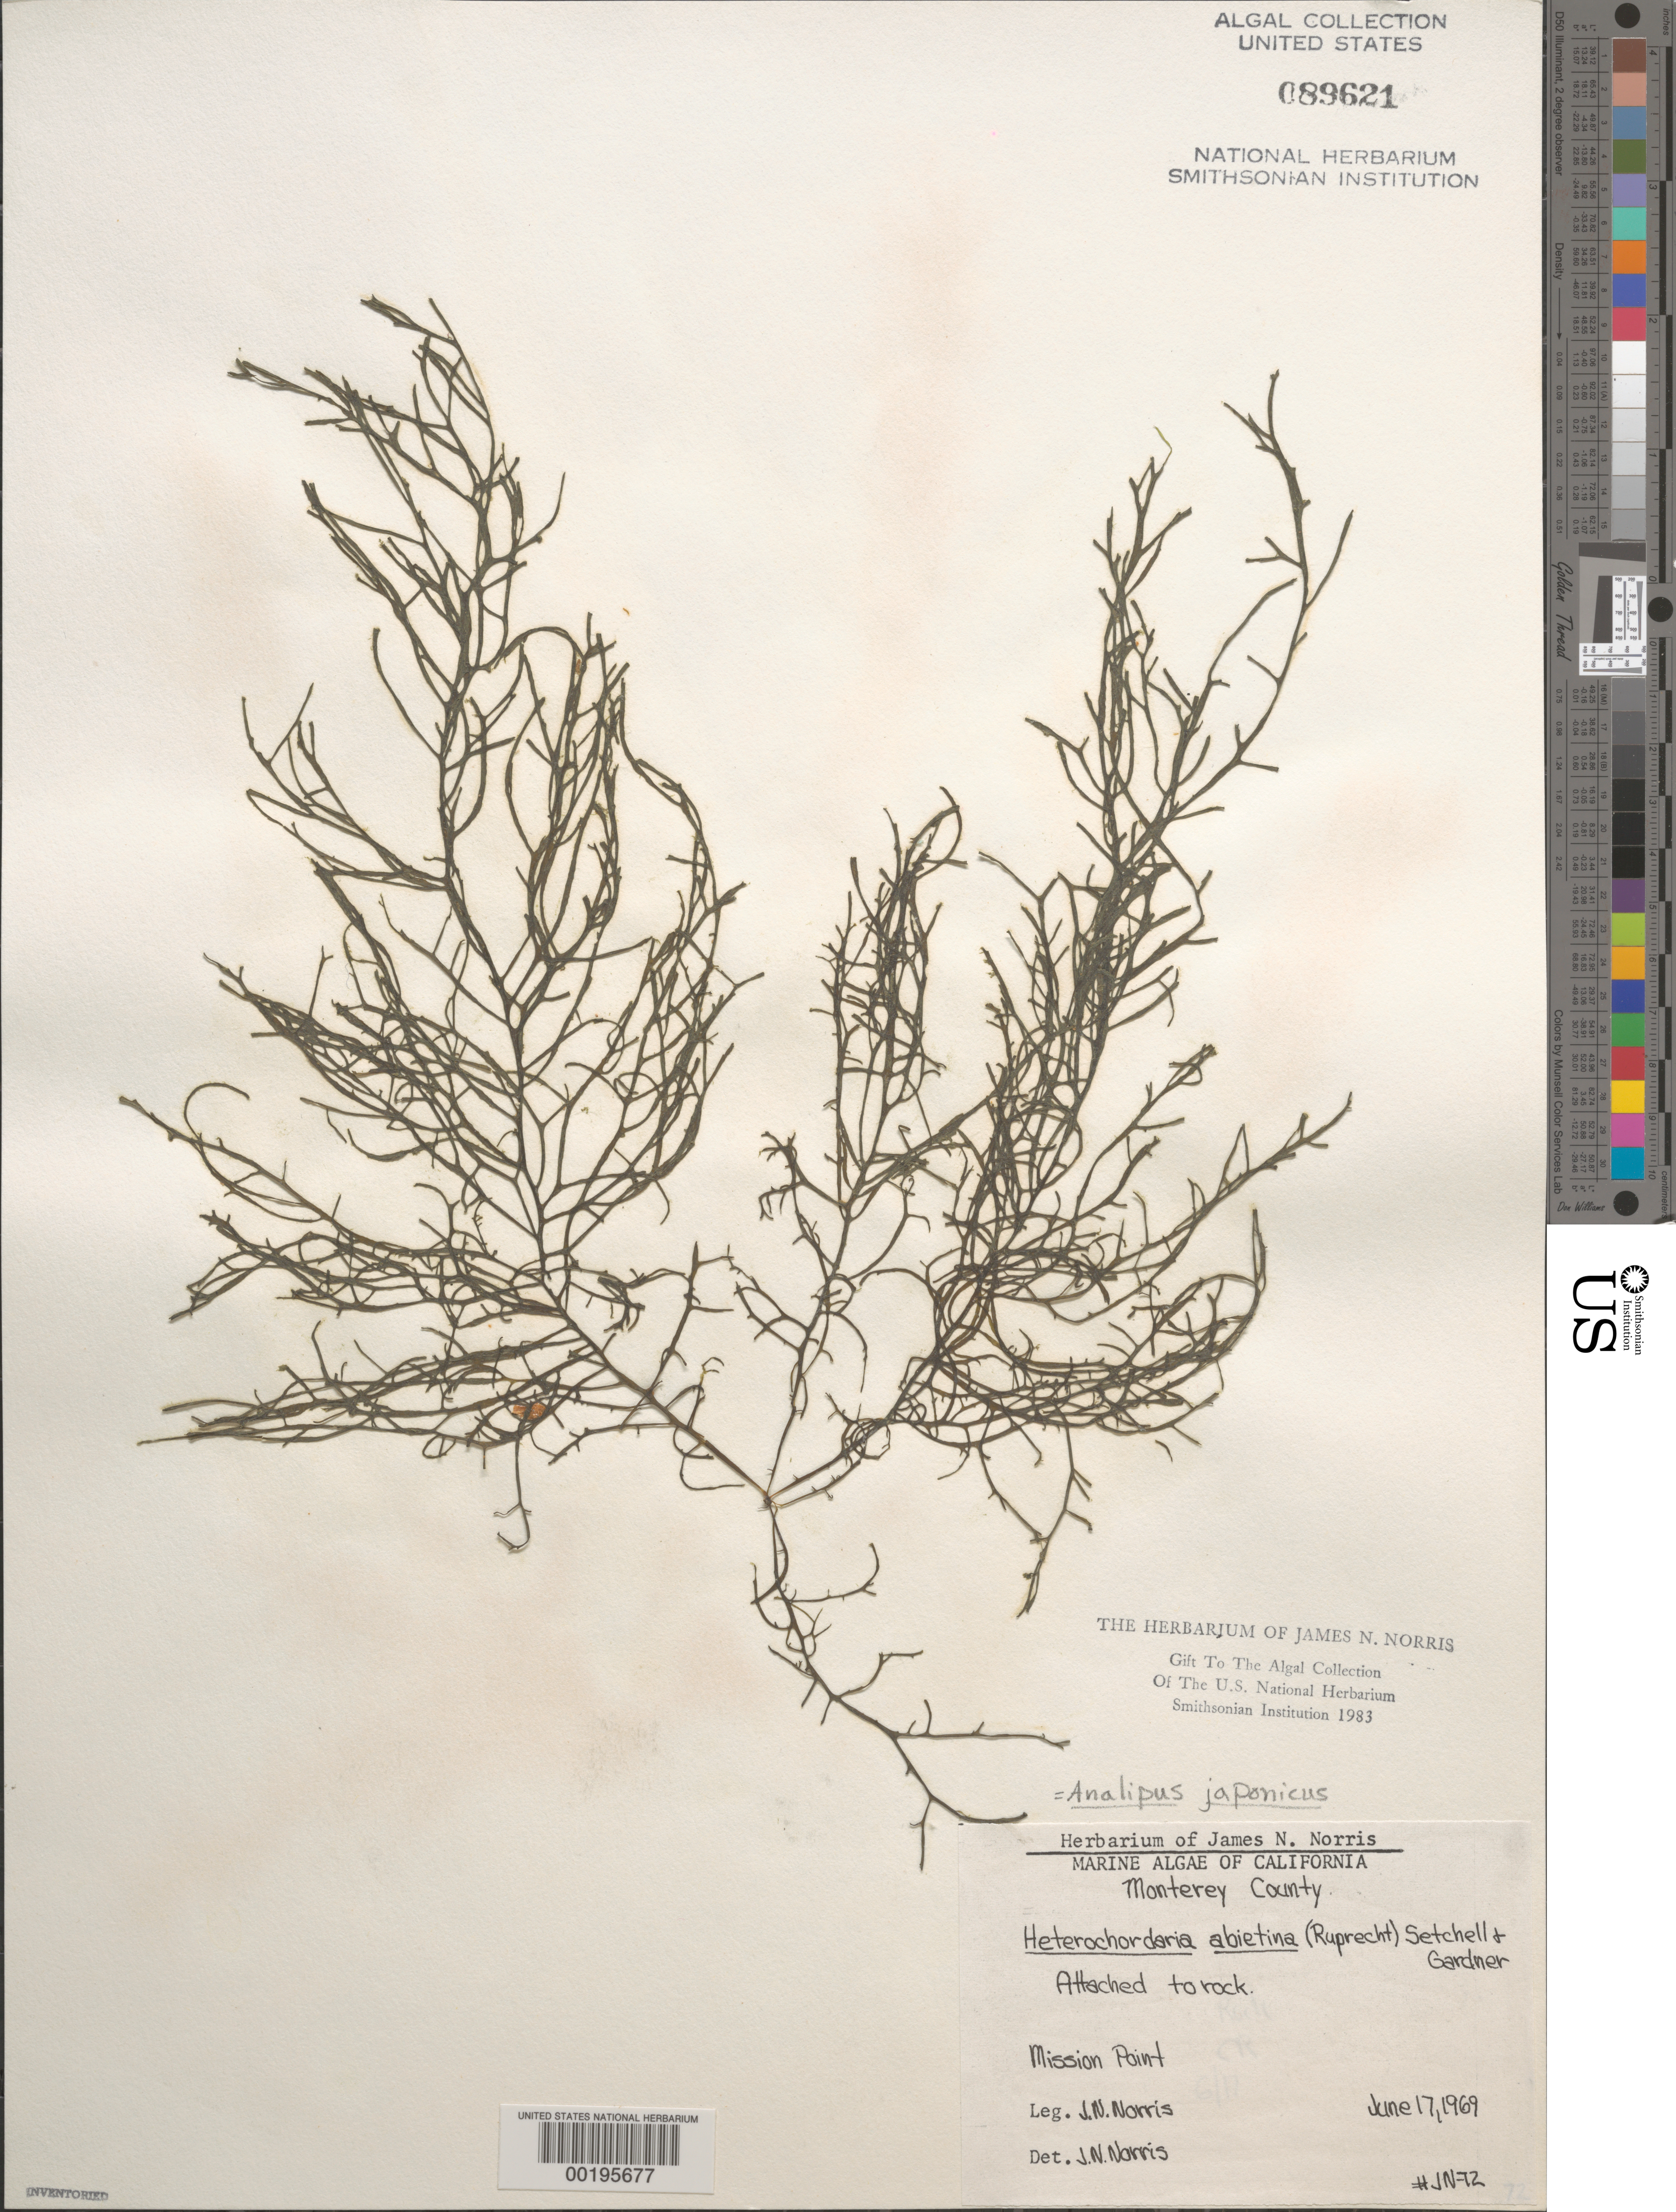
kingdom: Chromista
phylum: Ochrophyta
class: Phaeophyceae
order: Ectocarpales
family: Chordariaceae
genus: Analipus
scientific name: Analipus japonicus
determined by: Norris, James N.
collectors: J. N. Norris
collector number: JN-72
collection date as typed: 17 Jun 1969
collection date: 1969-06-17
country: United States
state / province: California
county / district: Monterey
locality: Mission Point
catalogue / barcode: US 89621